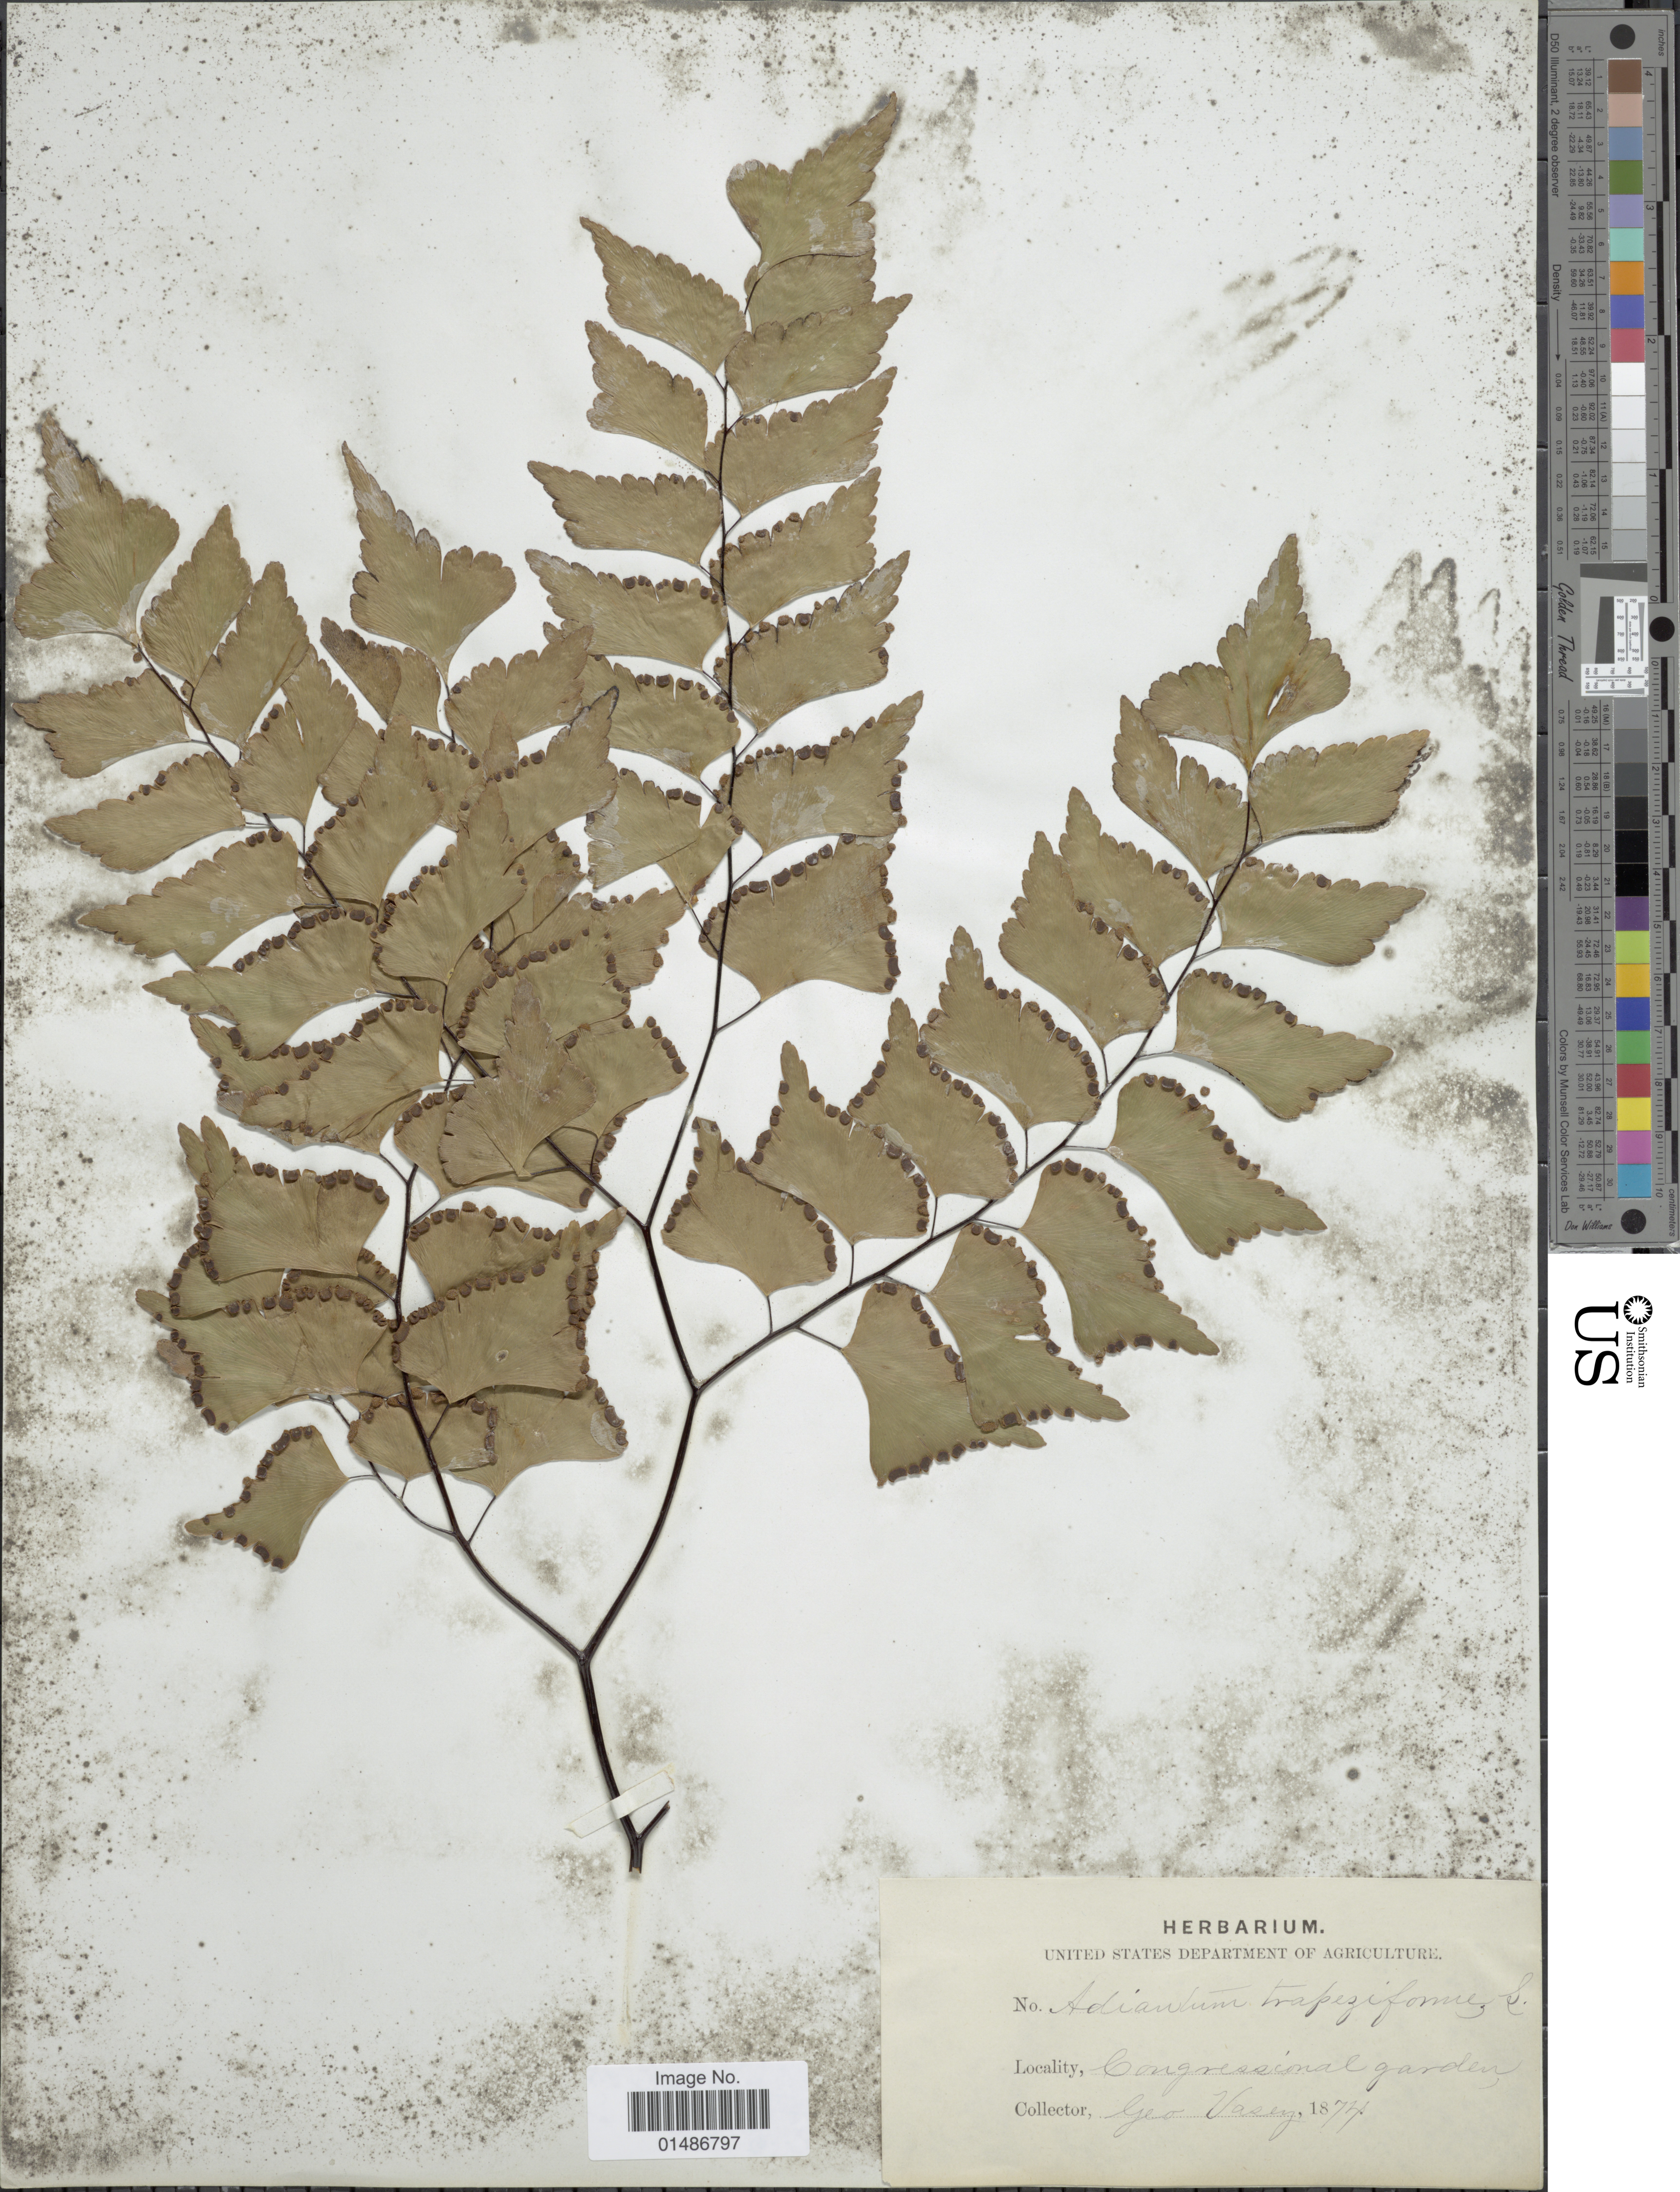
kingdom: Plantae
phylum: Tracheophyta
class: Polypodiopsida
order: Polypodiales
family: Pteridaceae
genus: Adiantum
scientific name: Adiantum trapeziforme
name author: L.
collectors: G. R. Vasey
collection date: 1874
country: United States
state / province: District of Columbia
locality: Congressional garden.